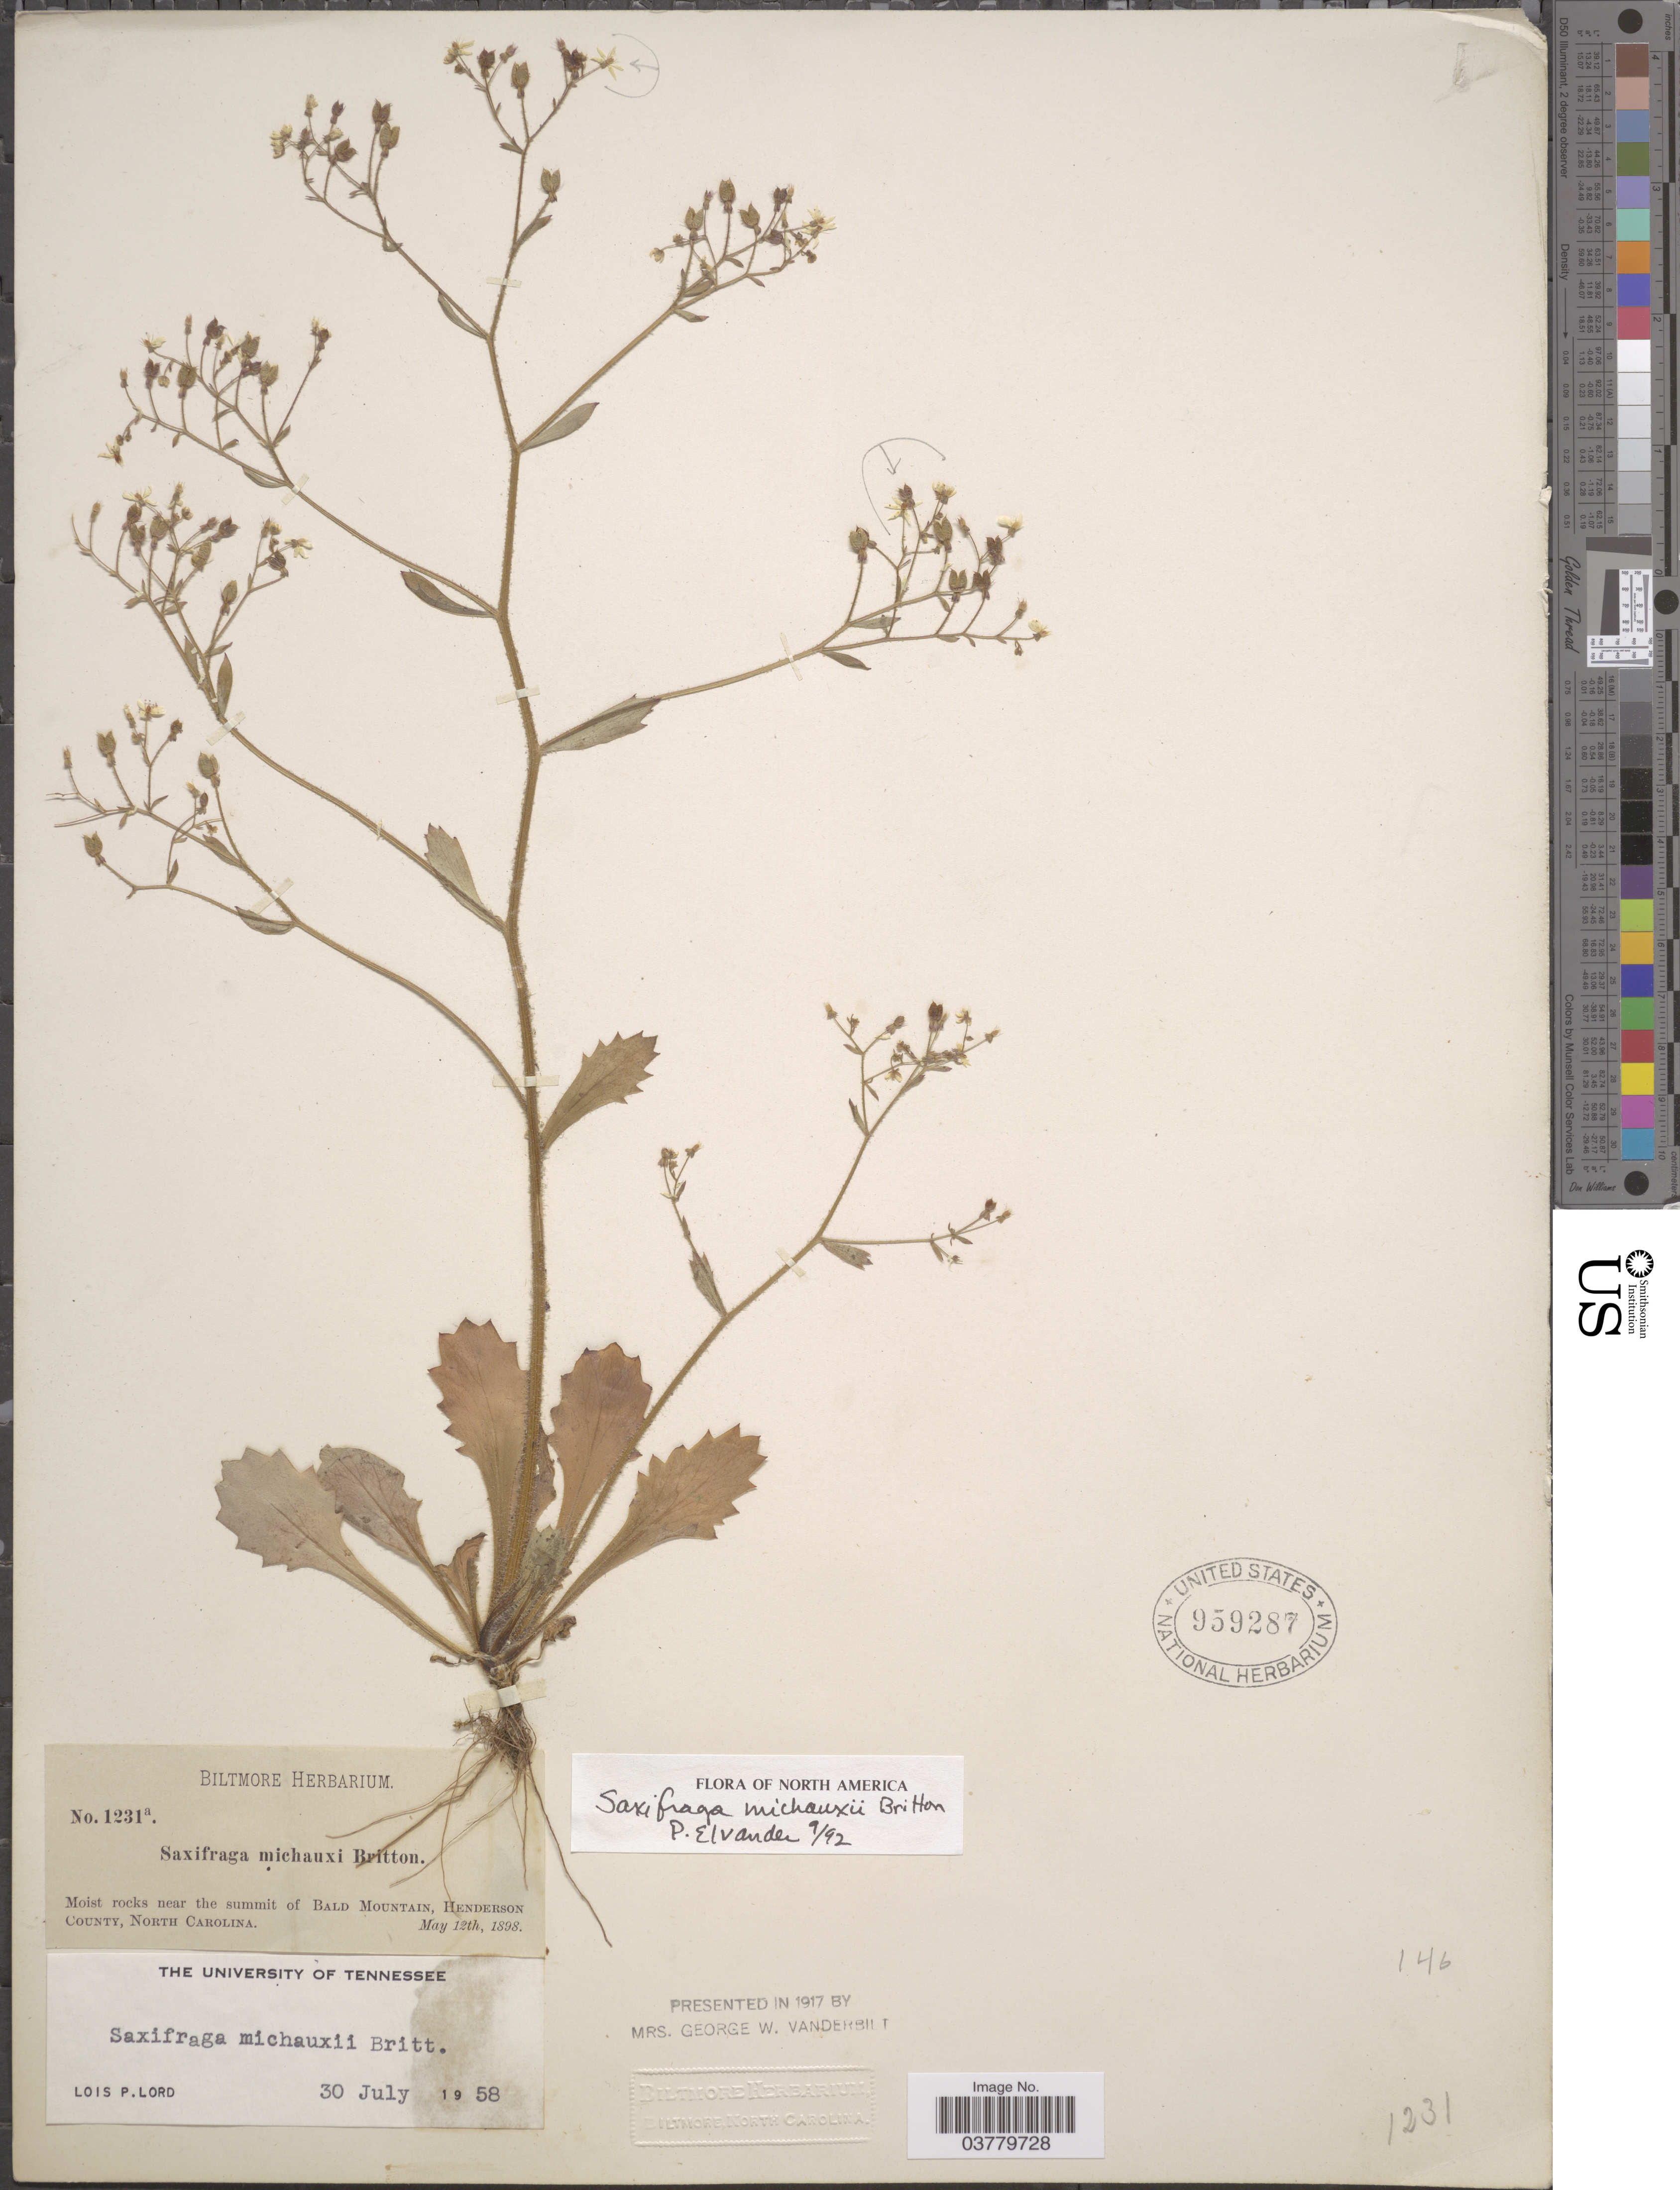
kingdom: Plantae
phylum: Tracheophyta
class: Magnoliopsida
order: Saxifragales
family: Saxifragaceae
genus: Micranthes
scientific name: Micranthes petiolaris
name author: (Raf.) Bush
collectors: ex herb. Biltmore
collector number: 1231a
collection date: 1898-05-12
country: United States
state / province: North Carolina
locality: Moist rocks near the summit of Bald Mountain, Henderson County.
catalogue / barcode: US 959287